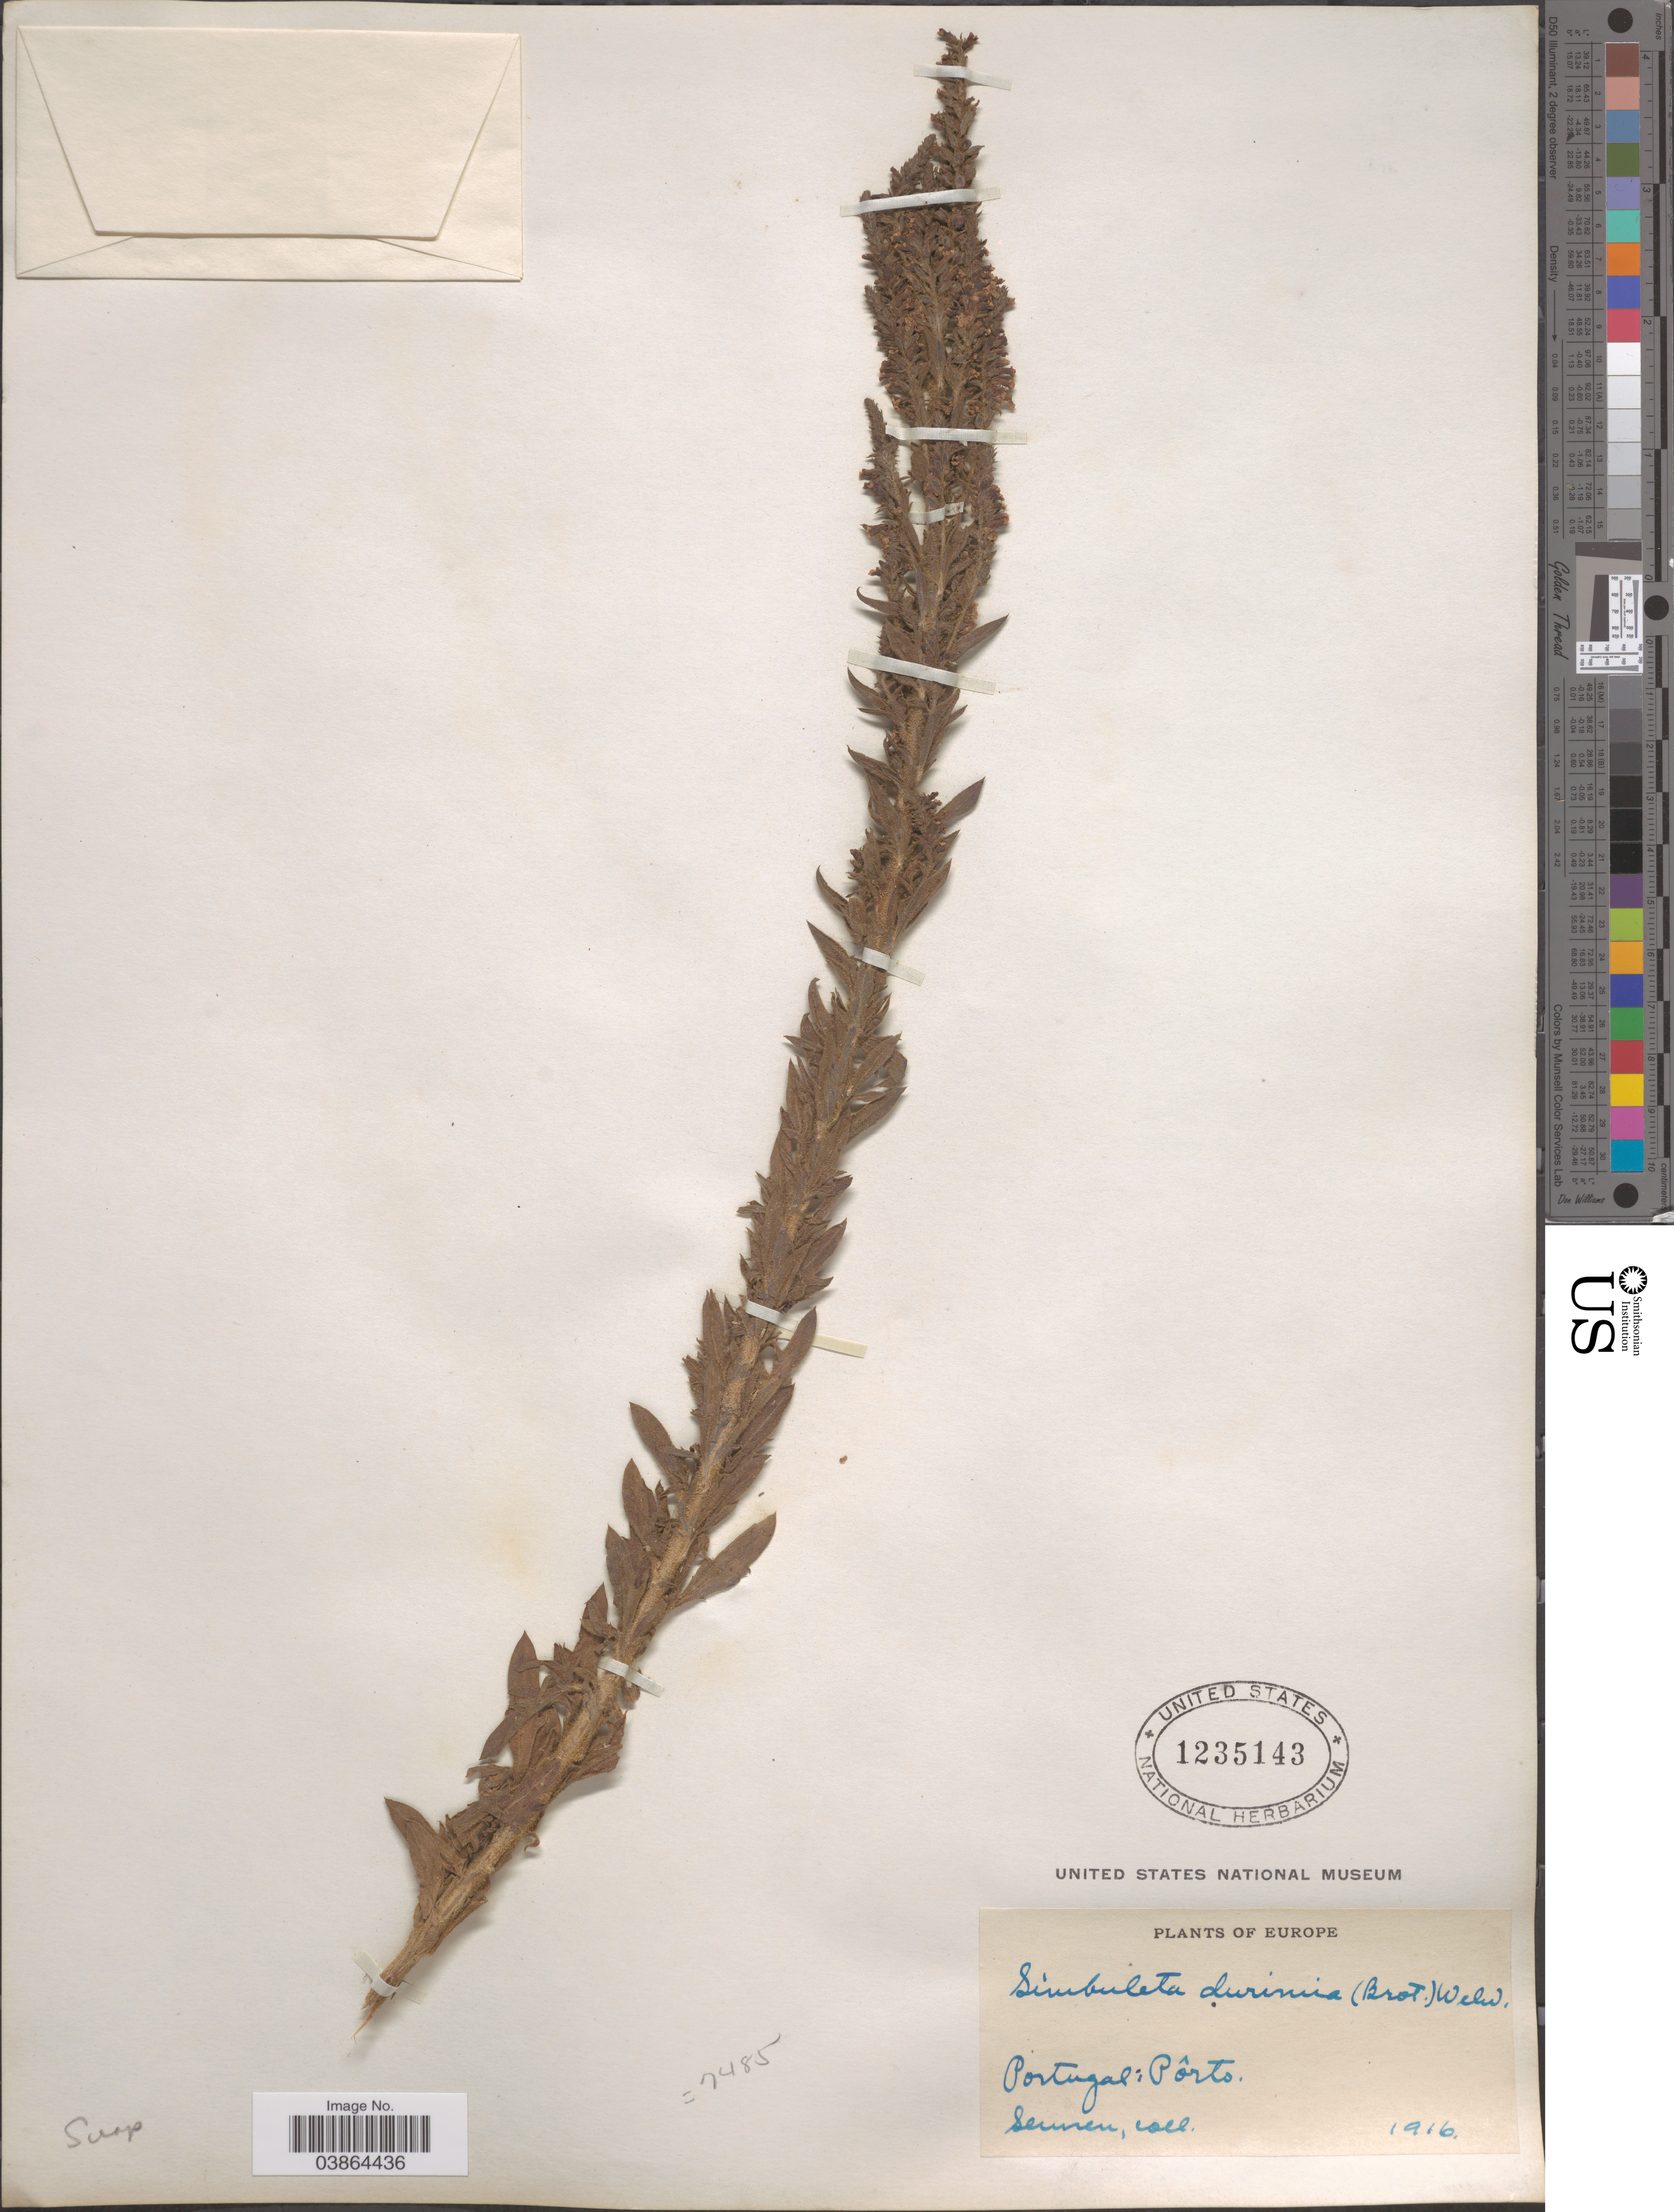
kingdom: Plantae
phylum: Tracheophyta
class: Magnoliopsida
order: Lamiales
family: Plantaginaceae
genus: Anarrhinum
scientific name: Anarrhinum duriminium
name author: (Brot.) Pers.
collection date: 1916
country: Portugal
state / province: Porto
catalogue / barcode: US 1235143